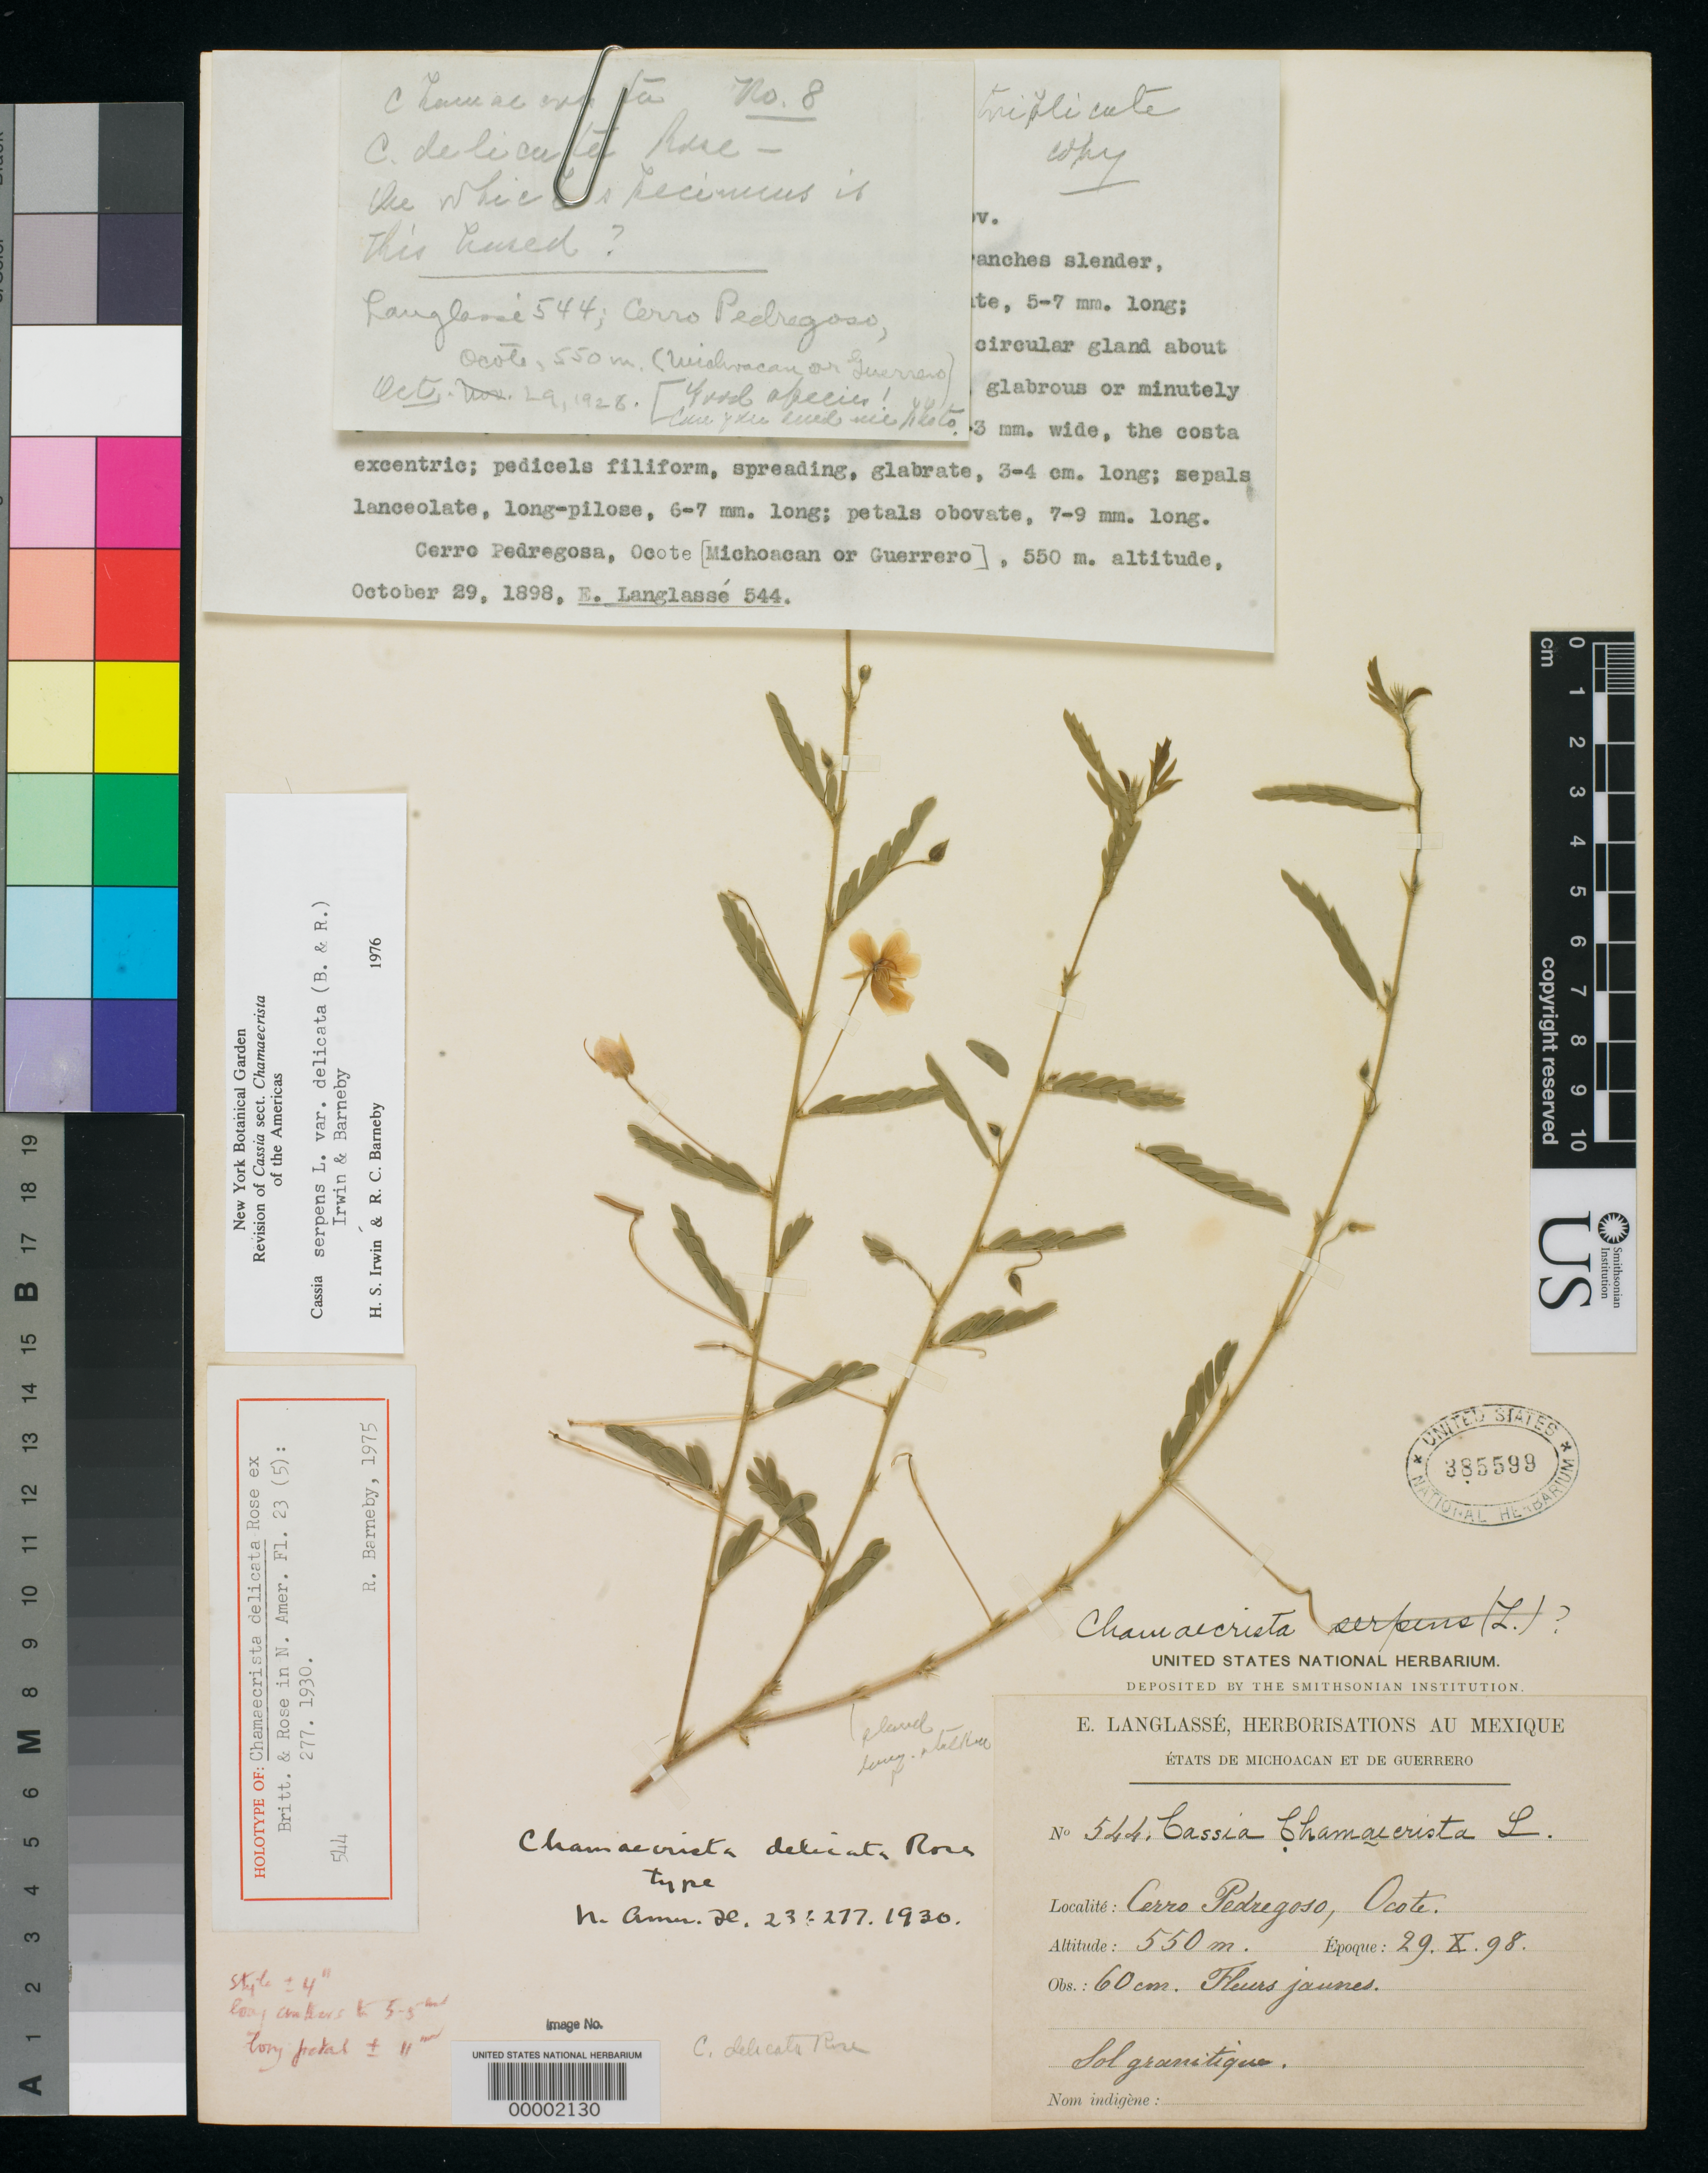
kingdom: Plantae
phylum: Tracheophyta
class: Magnoliopsida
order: Fabales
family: Fabaceae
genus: Chamaecrista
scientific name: Chamaecrista delicata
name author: Rose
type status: Holotype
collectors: E. Langlassé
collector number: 544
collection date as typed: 29 Oct 1898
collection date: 1898-10-29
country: Mexico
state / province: Guerrero / Michoacán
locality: Cerro Pedregoso, Ocote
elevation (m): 550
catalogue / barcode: US 385599